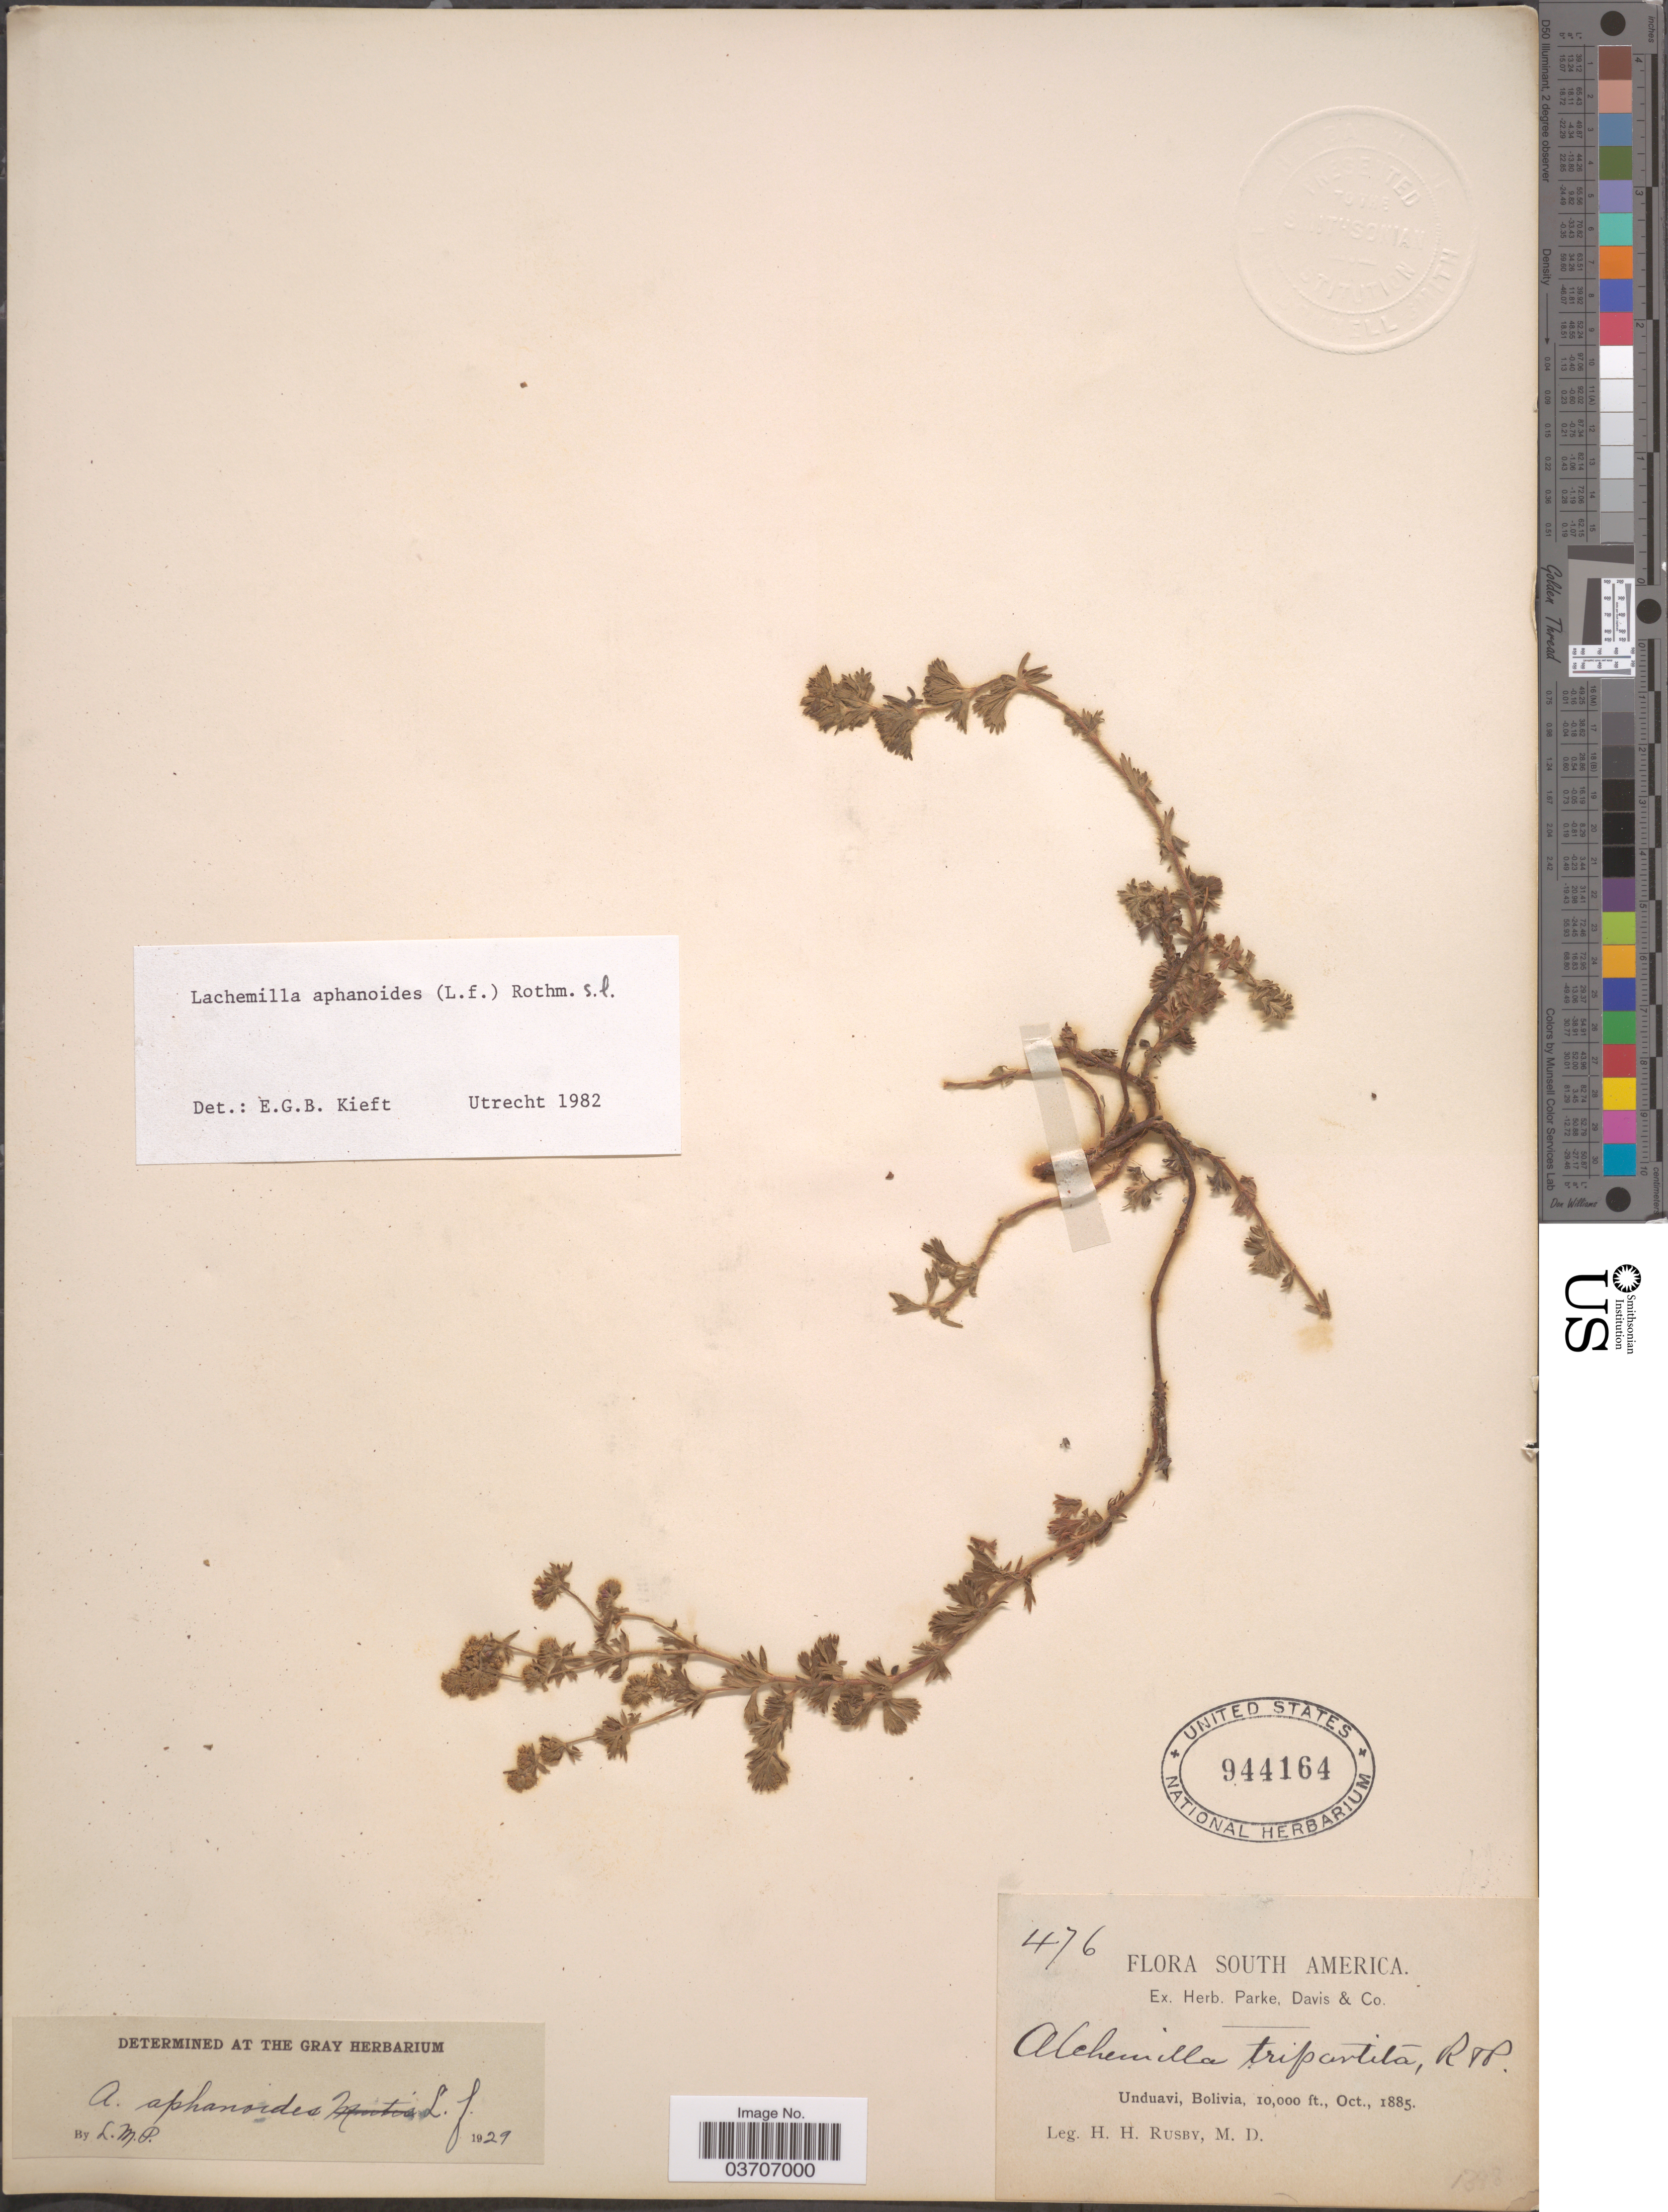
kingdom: Plantae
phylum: Tracheophyta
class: Magnoliopsida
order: Rosales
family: Rosaceae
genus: Lachemilla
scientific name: Lachemilla aphanoides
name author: (Mutis ex L. f.) Rothm.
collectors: H. H. Rusby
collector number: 476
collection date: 1885-10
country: Bolivia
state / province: La Paz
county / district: Nor Yungas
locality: Unduavi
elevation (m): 3048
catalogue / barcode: US 944164